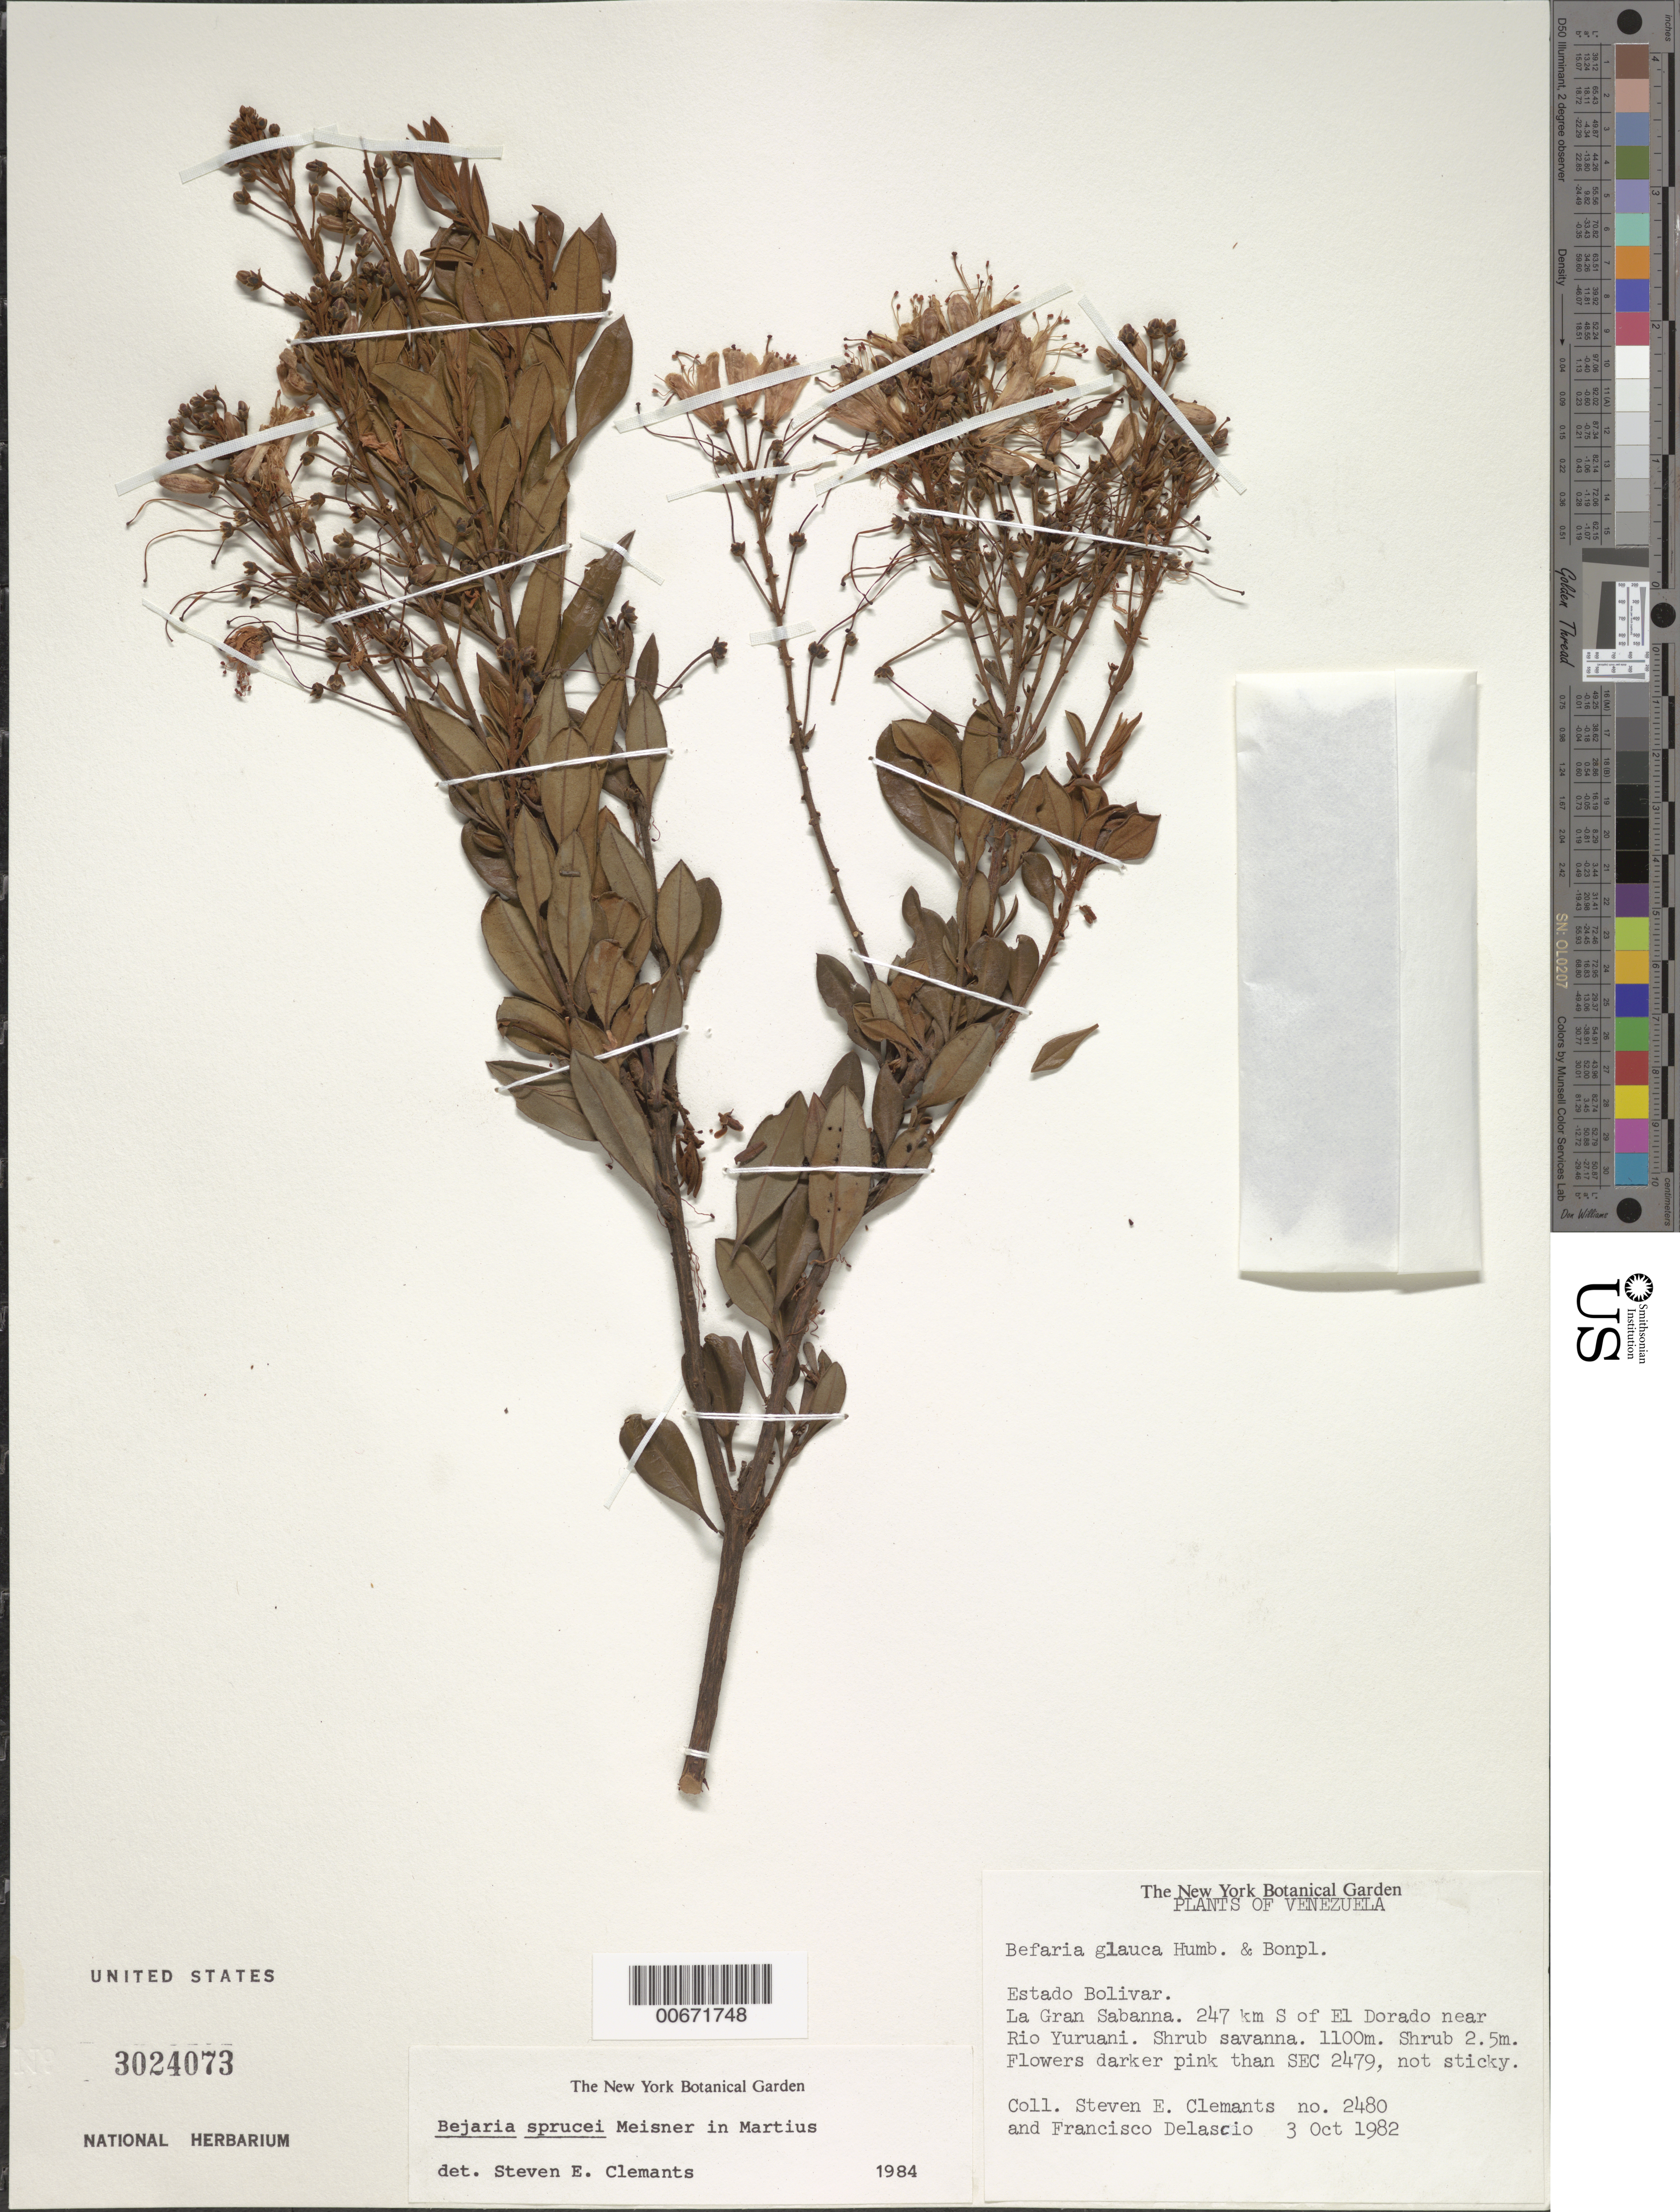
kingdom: Plantae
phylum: Tracheophyta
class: Magnoliopsida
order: Ericales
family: Ericaceae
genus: Bejaria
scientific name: Bejaria sprucei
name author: Meisn.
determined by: Clemants, S. E.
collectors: S. Clemants & F. Delascio C.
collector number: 2480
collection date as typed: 3-Oct-82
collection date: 1982-10-03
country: Venezuela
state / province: Bolívar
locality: Gran Sabana, 247 S of El Dorado near Río Yuruani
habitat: Shrub savanna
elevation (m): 1100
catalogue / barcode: US 3024073